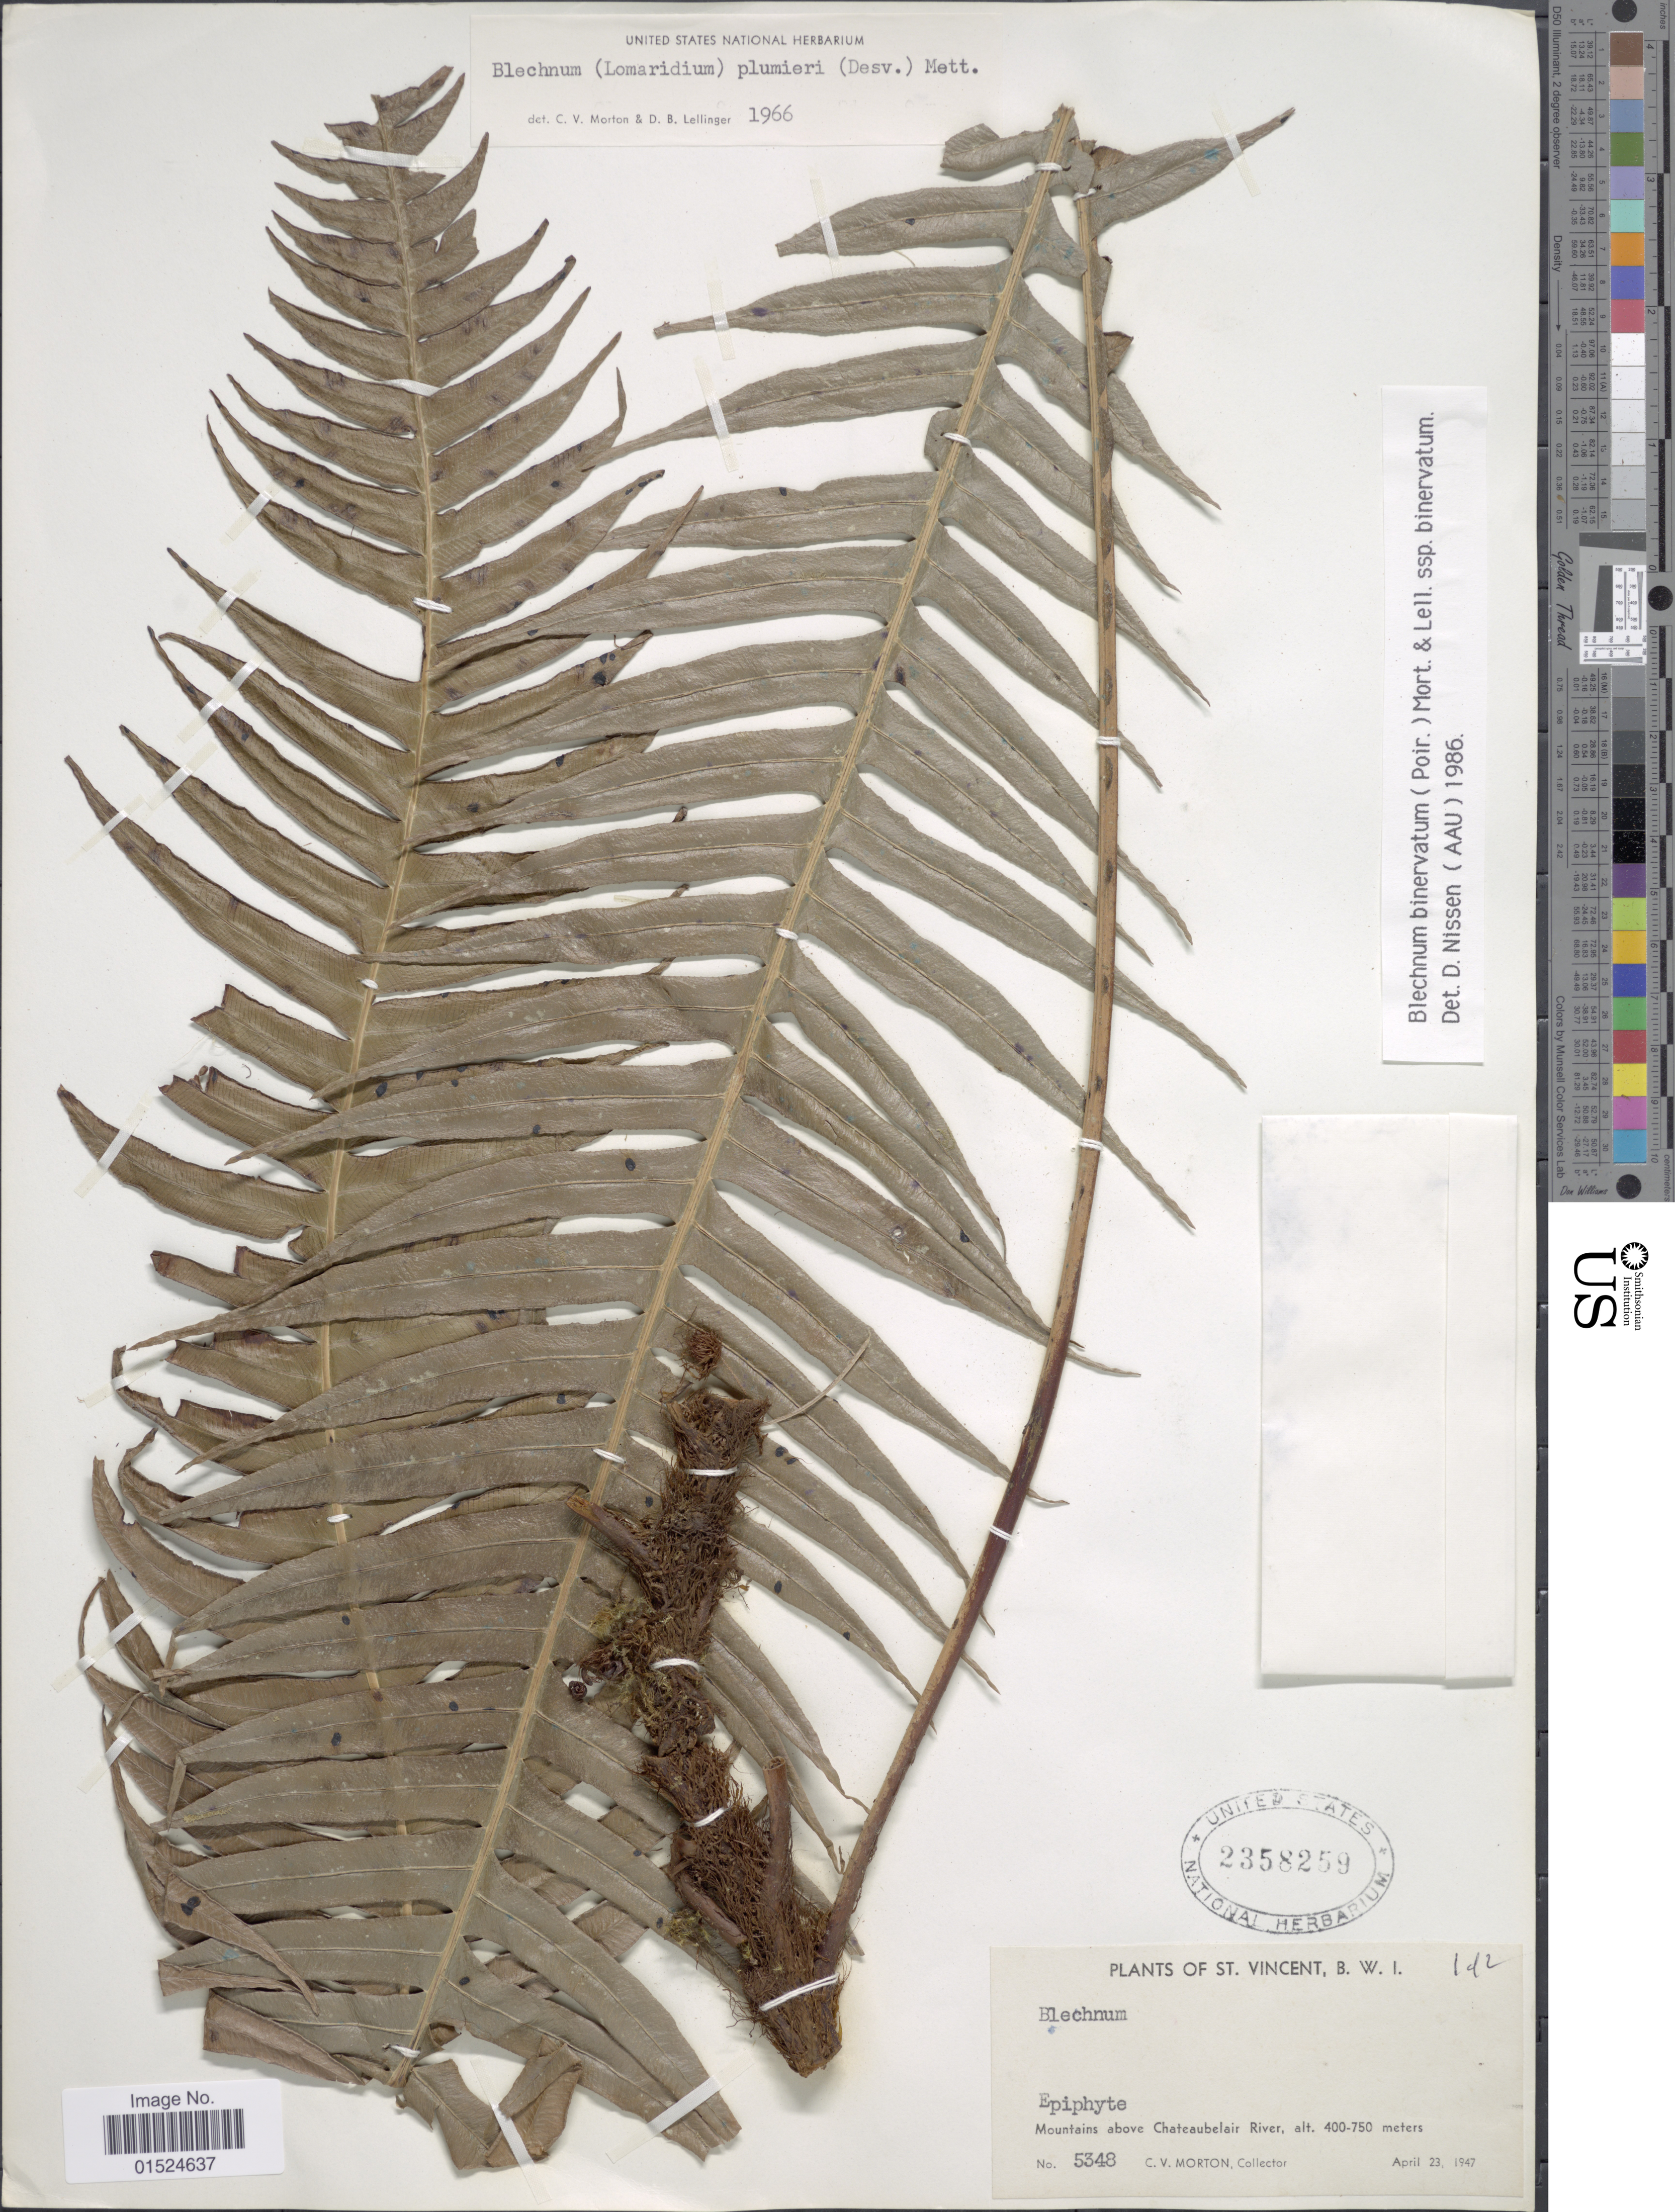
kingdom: Plantae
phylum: Tracheophyta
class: Polypodiopsida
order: Polypodiales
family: Blechnaceae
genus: Blechnum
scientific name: Blechnum binervatum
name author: (Poir.) C.V. Morton & Lellinger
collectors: C. V. Morton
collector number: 5348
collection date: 1947-04-23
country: St. Vincent - Grenadines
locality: St. Vincent, B.W.I., Mountains above Chateaubelair River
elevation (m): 400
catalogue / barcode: US 2358259